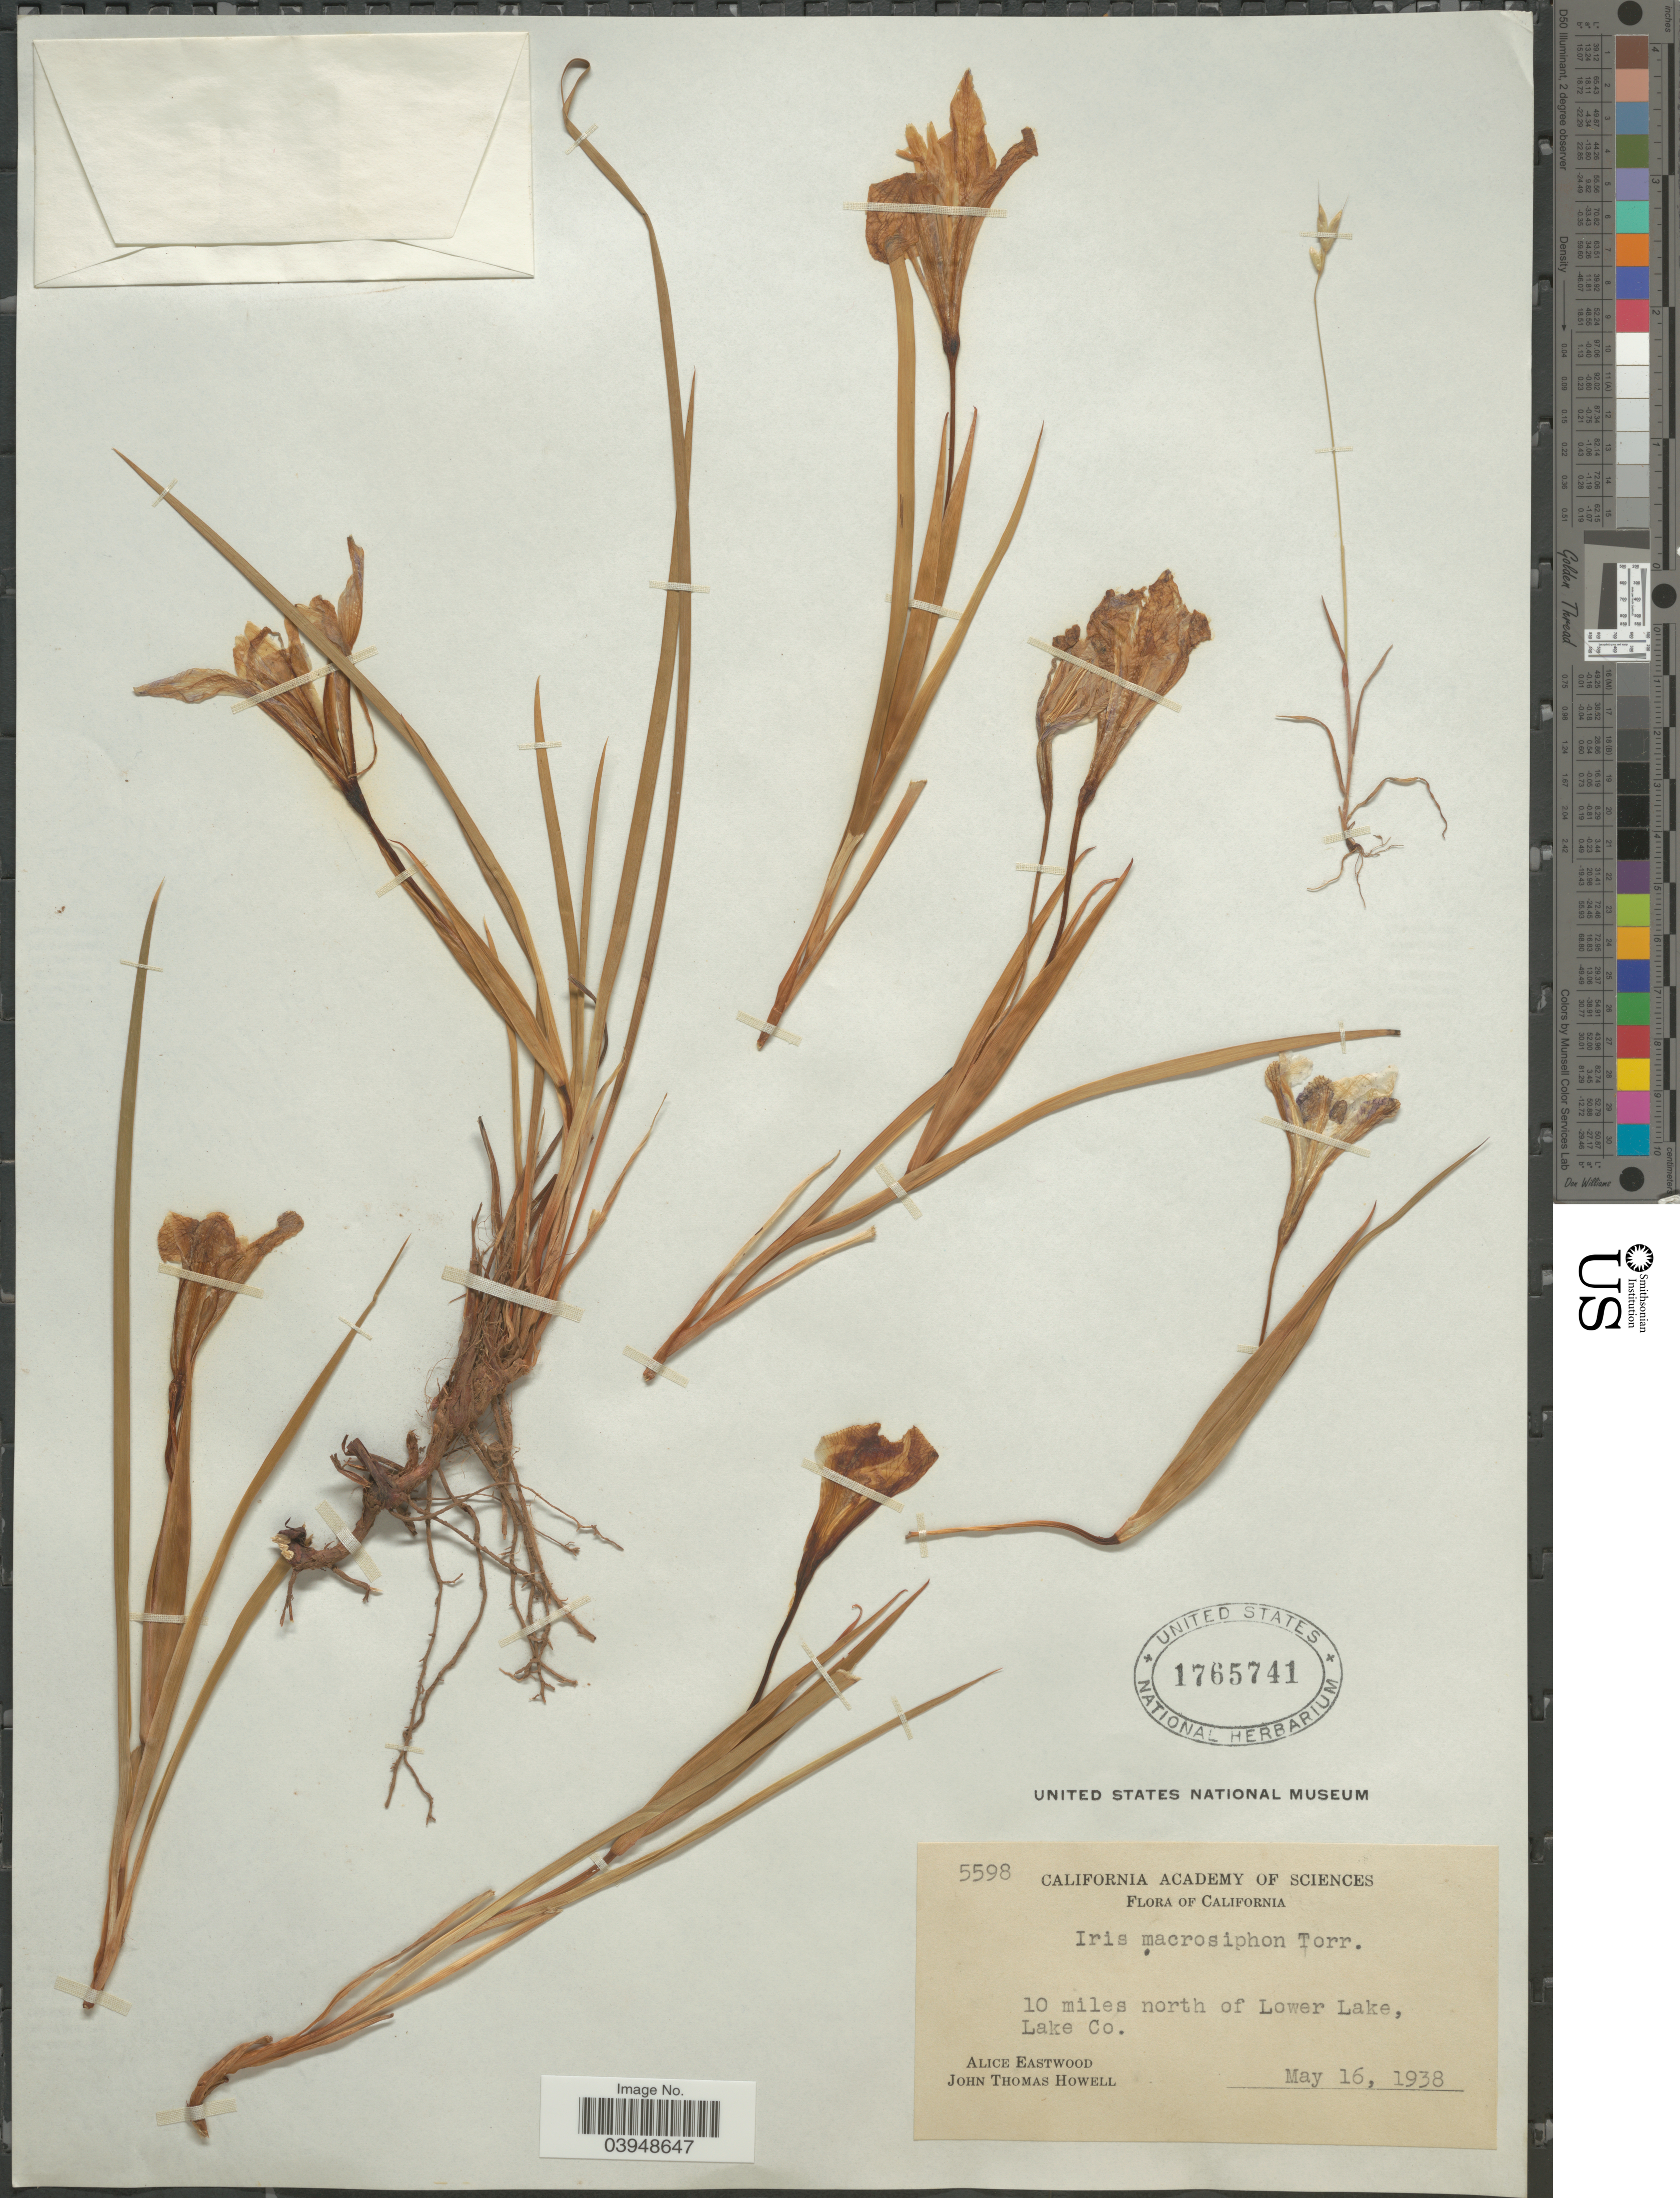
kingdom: Plantae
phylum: Tracheophyta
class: Liliopsida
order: Asparagales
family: Iridaceae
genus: Iris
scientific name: Iris macrosiphon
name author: Torr.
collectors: A. Eastwood & J. T. Howell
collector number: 5598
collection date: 1938-05-16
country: United States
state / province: California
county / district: Lake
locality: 10 miles north of Lower Lake, Lake Co.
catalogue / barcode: US 1765741